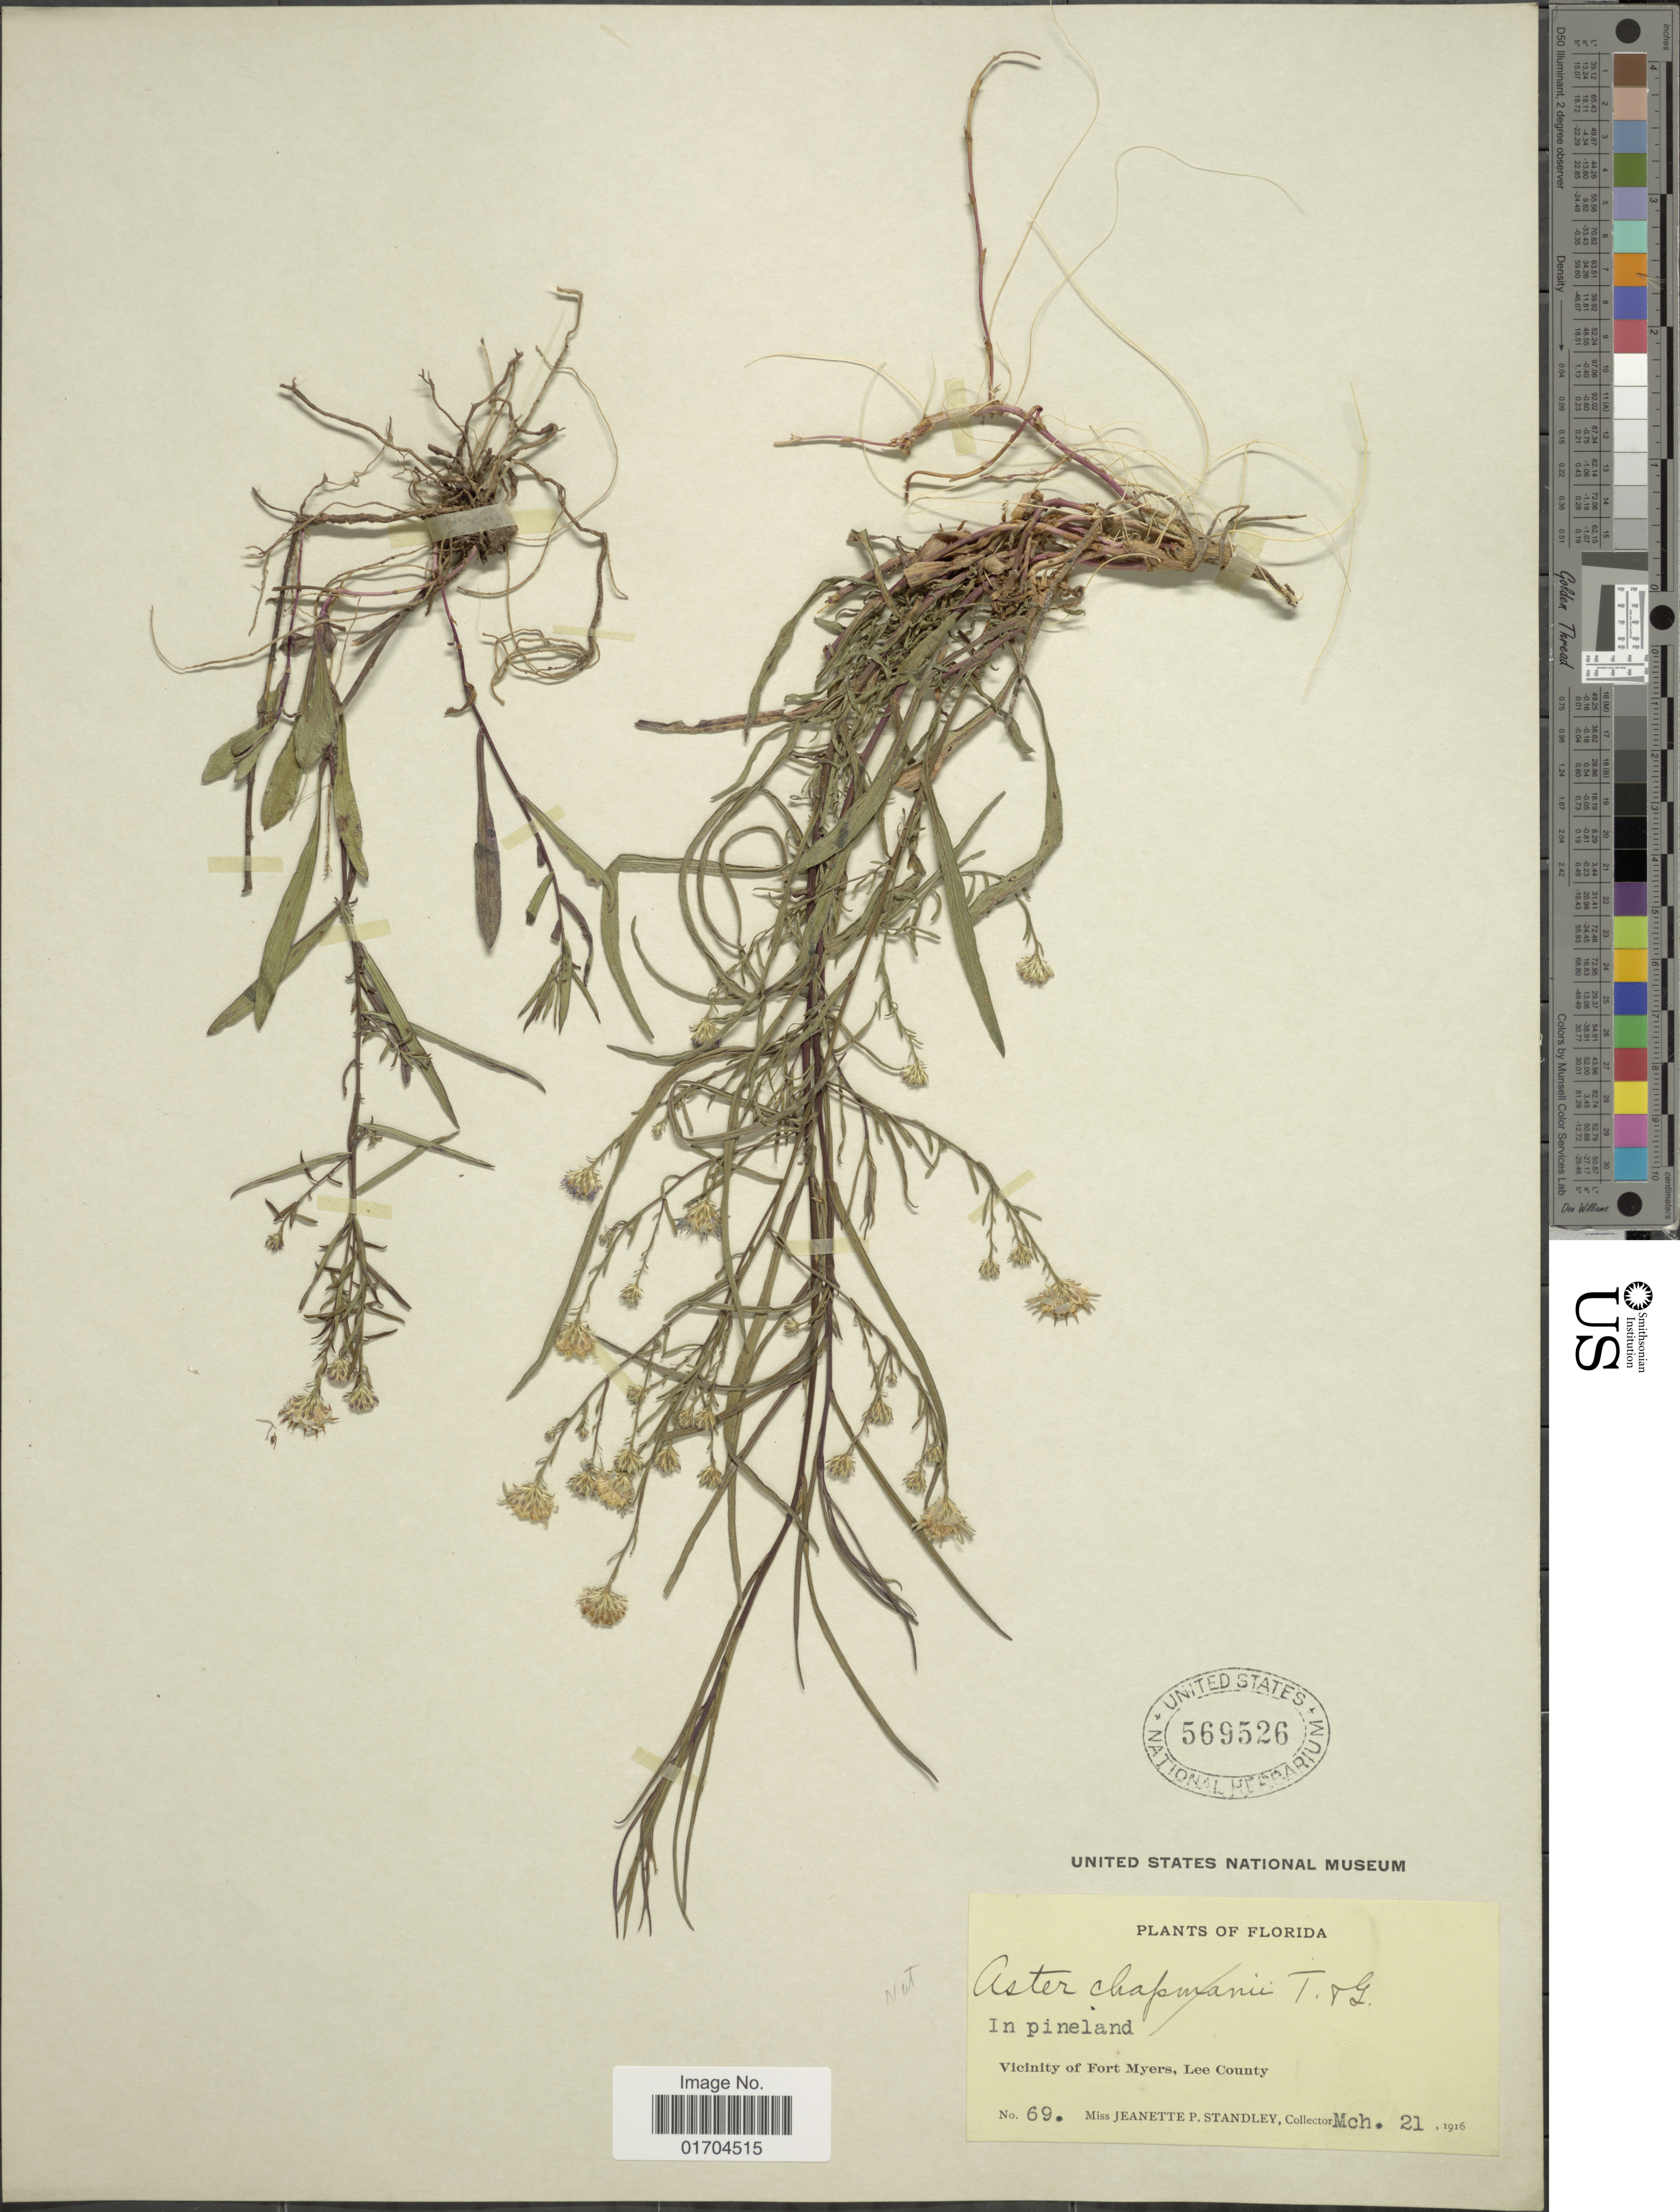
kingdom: Plantae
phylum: Tracheophyta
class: Magnoliopsida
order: Asterales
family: Asteraceae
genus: Symphyotrichum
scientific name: Symphyotrichum sp.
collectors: J. P. Standley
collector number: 69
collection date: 1916-03-21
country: United States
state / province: Florida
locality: Vicinity of Fort Myers, Lee County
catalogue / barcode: US 569526